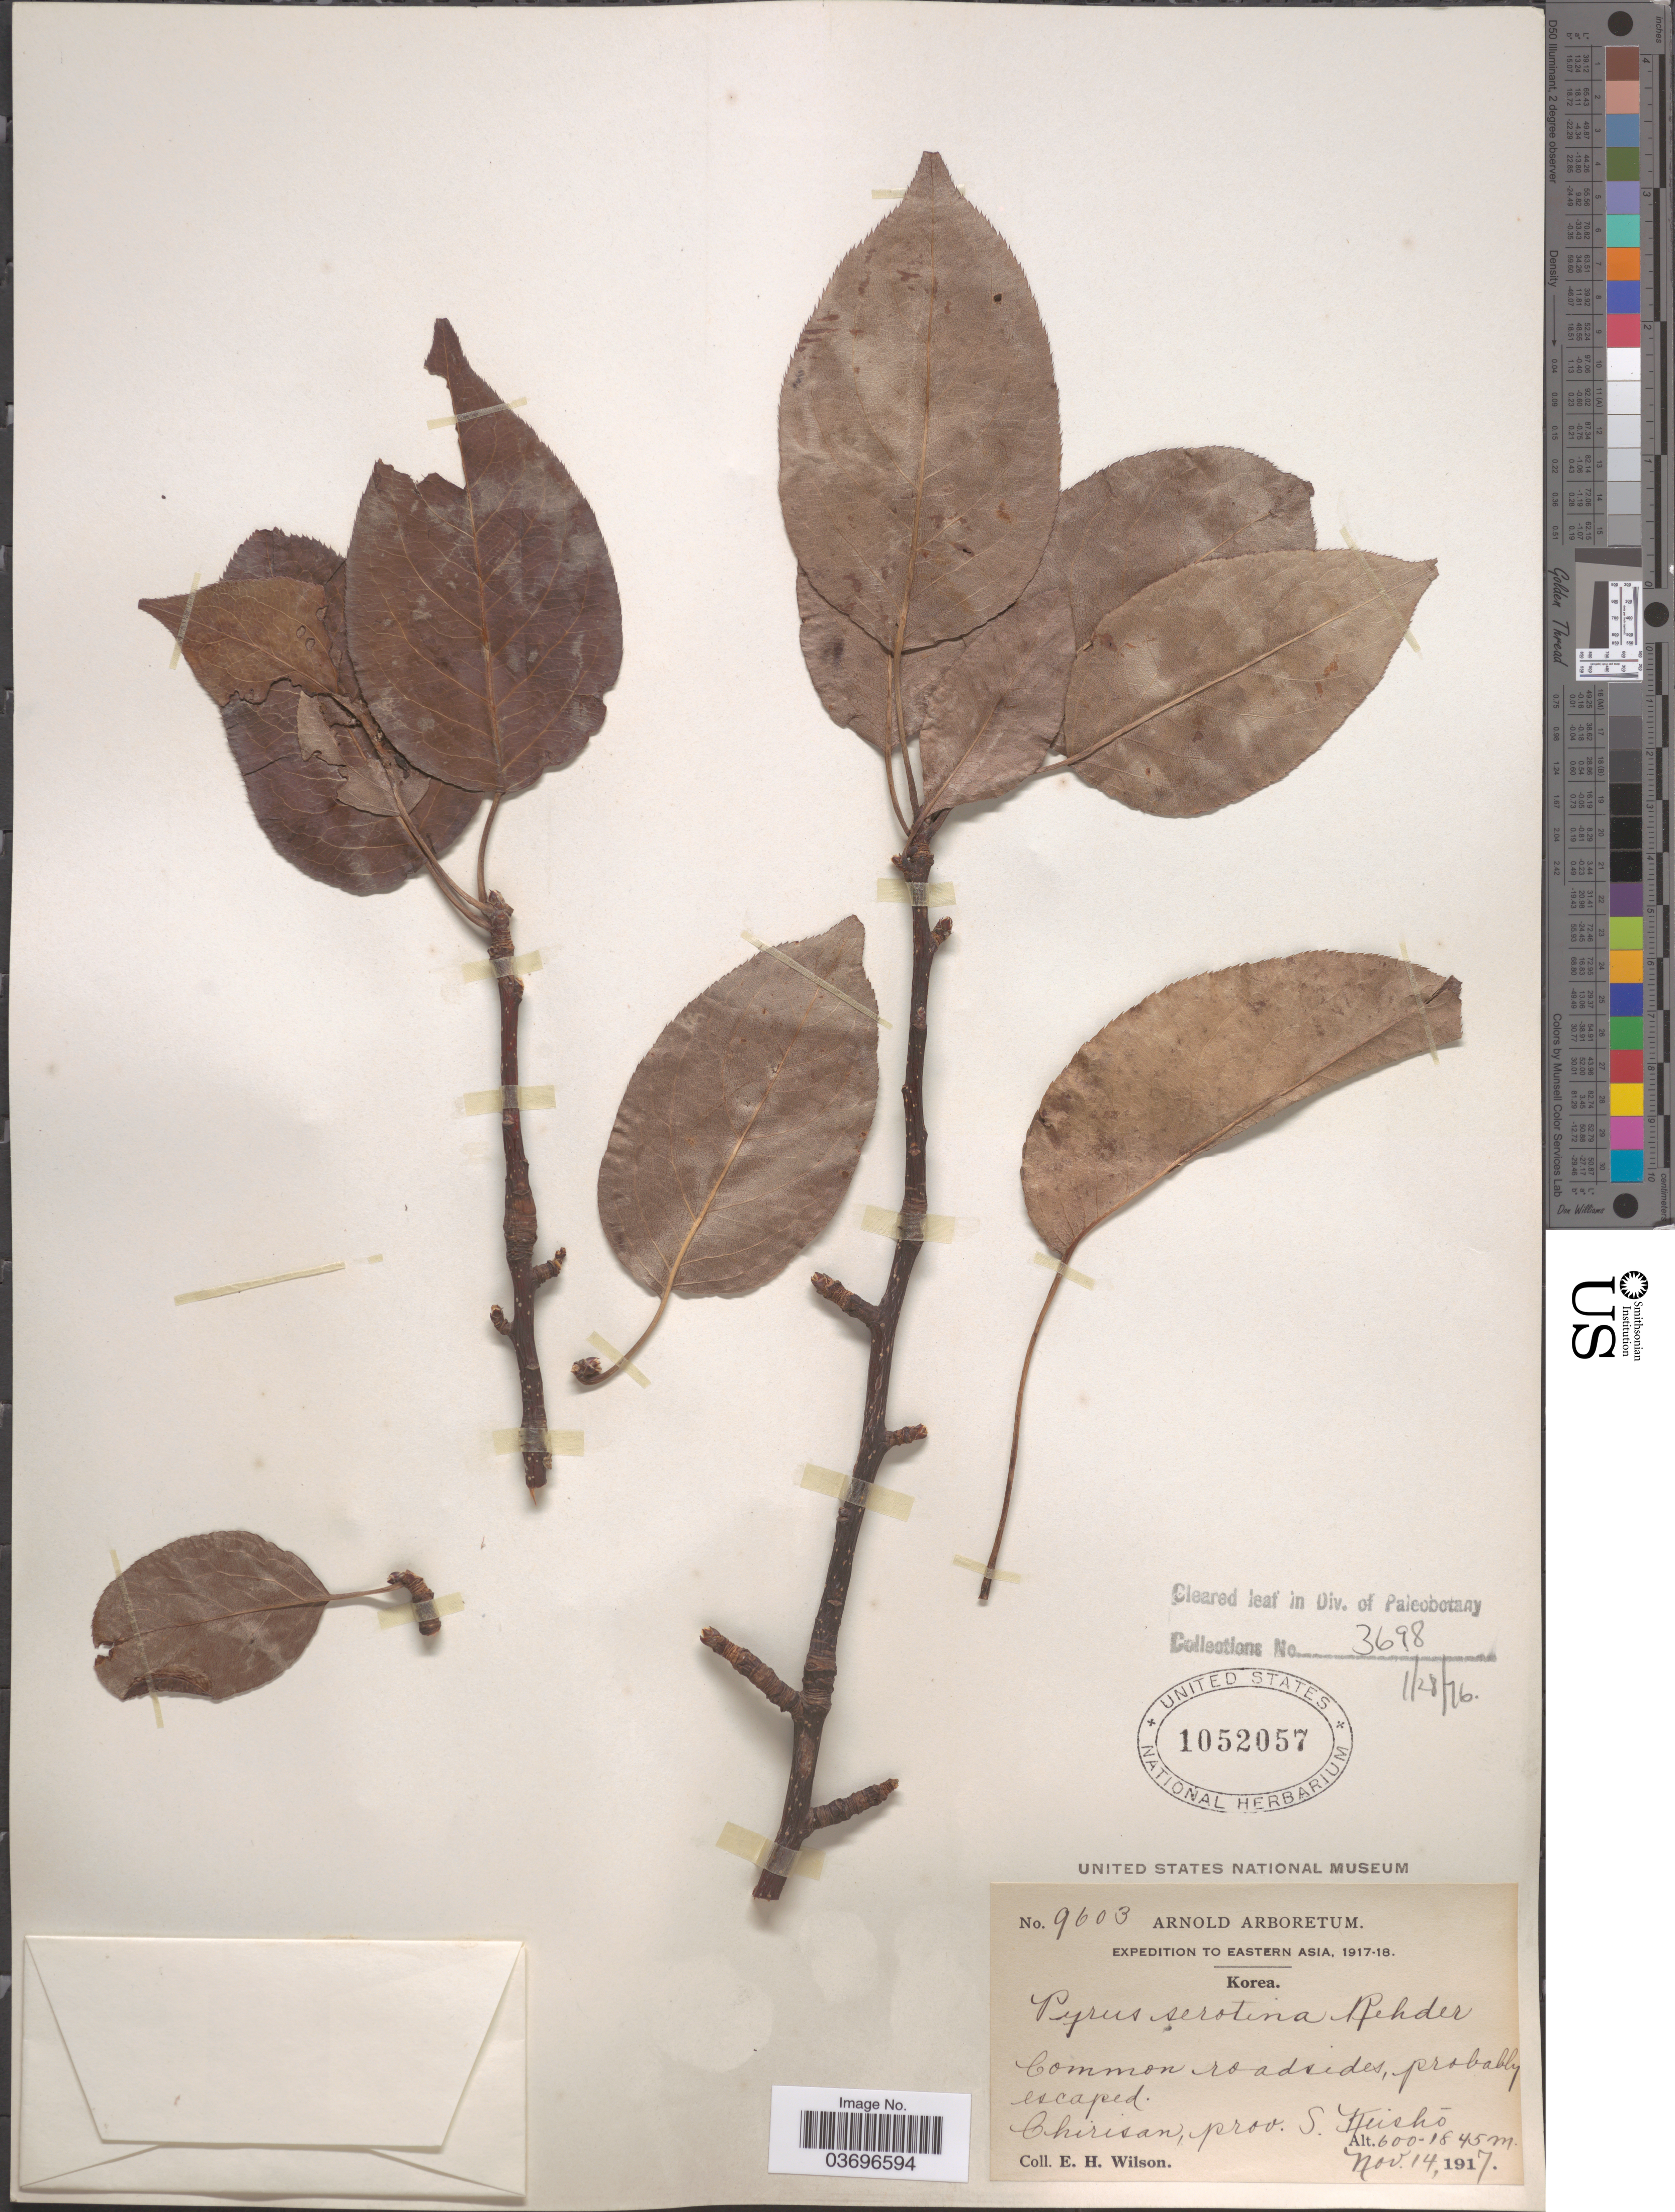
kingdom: Plantae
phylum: Tracheophyta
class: Magnoliopsida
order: Rosales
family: Rosaceae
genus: Pyrus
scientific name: Pyrus pyrifolia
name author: (Burm. f.) Nakai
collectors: E. Wilson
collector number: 9603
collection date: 1917-11-14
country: South Korea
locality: Chirisan, prov. S. Keiskō.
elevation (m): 600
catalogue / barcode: US 1052057